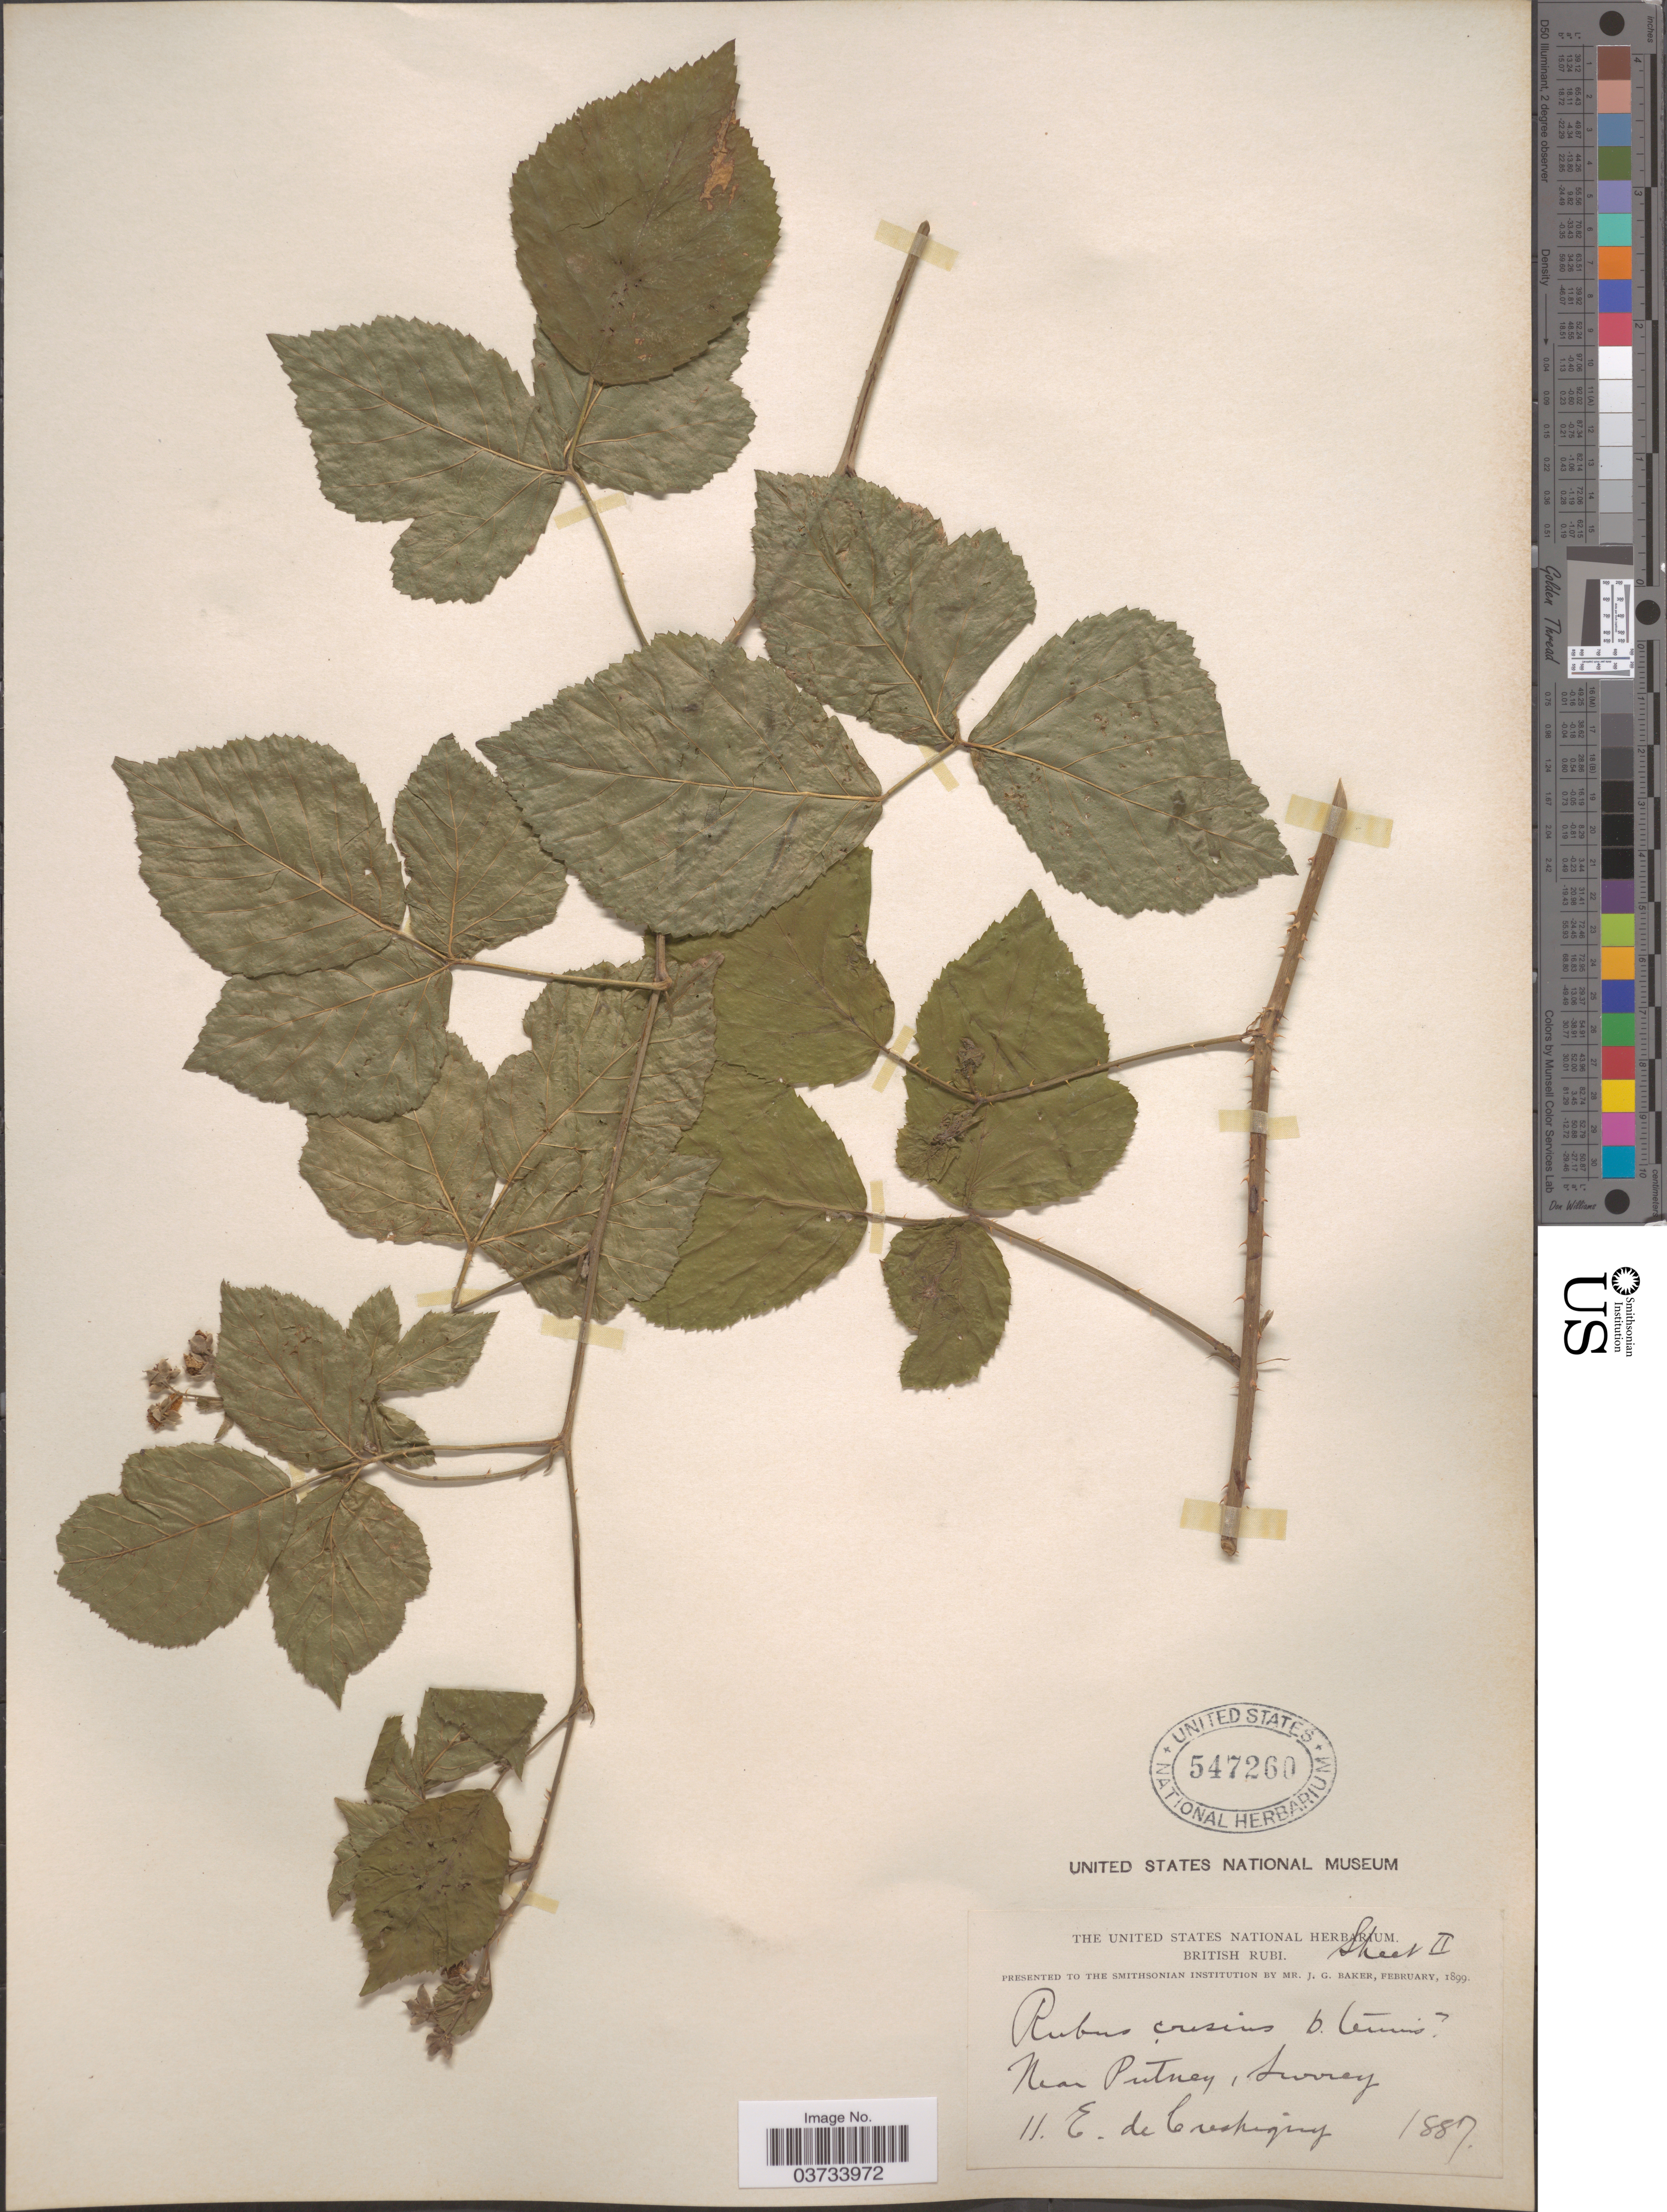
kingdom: Plantae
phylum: Tracheophyta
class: Magnoliopsida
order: Rosales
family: Rosaceae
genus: Rubus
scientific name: Rubus caesius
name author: L.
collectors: E. de Crespigny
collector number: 11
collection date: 1887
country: United Kingdom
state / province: England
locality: Near Putney, Surrey.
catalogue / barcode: US 547260